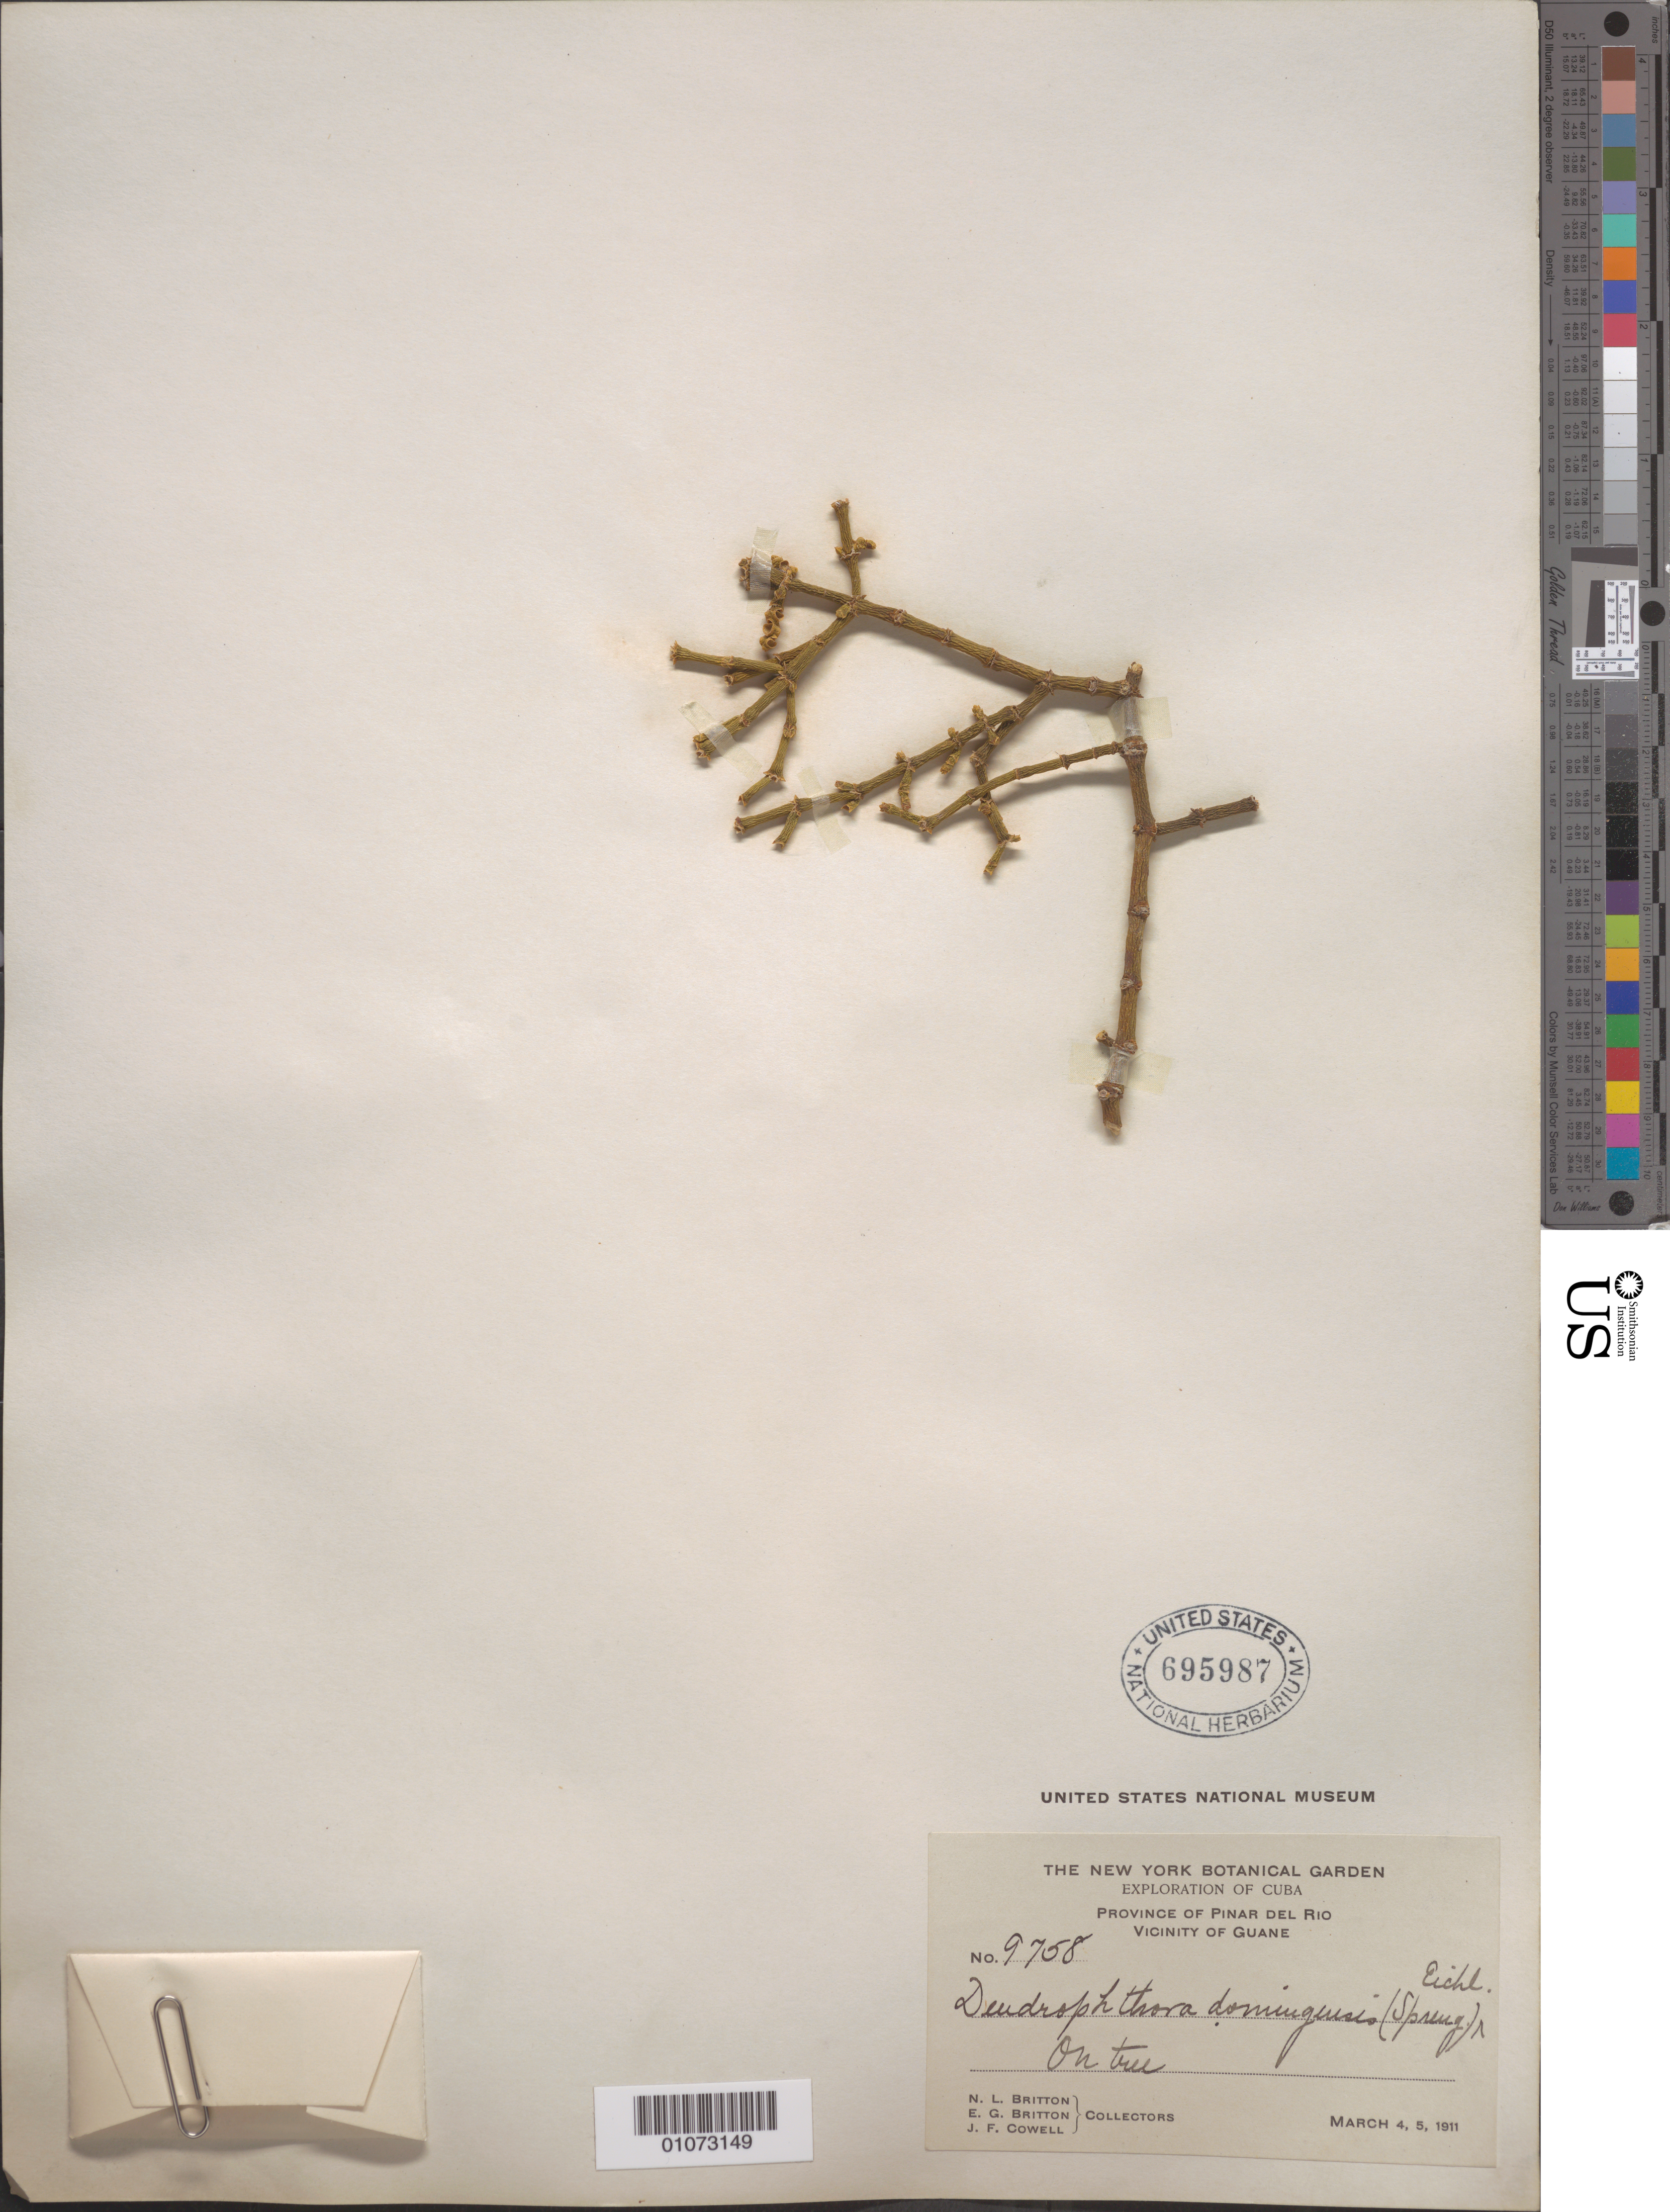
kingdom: Plantae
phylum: Tracheophyta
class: Magnoliopsida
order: Santalales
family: Viscaceae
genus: Dendrophthora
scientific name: Dendrophthora domingensis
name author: (Spreng.) Eichler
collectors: E. G. Britton, N. Britton & J. F. Cowell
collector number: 9758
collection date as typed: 04 Mar 1911 and 05 Mar 1911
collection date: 1911-03-04,1911-03-05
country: Cuba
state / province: Pinar del Rio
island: Cuba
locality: Vicinity of Guane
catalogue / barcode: US 695987